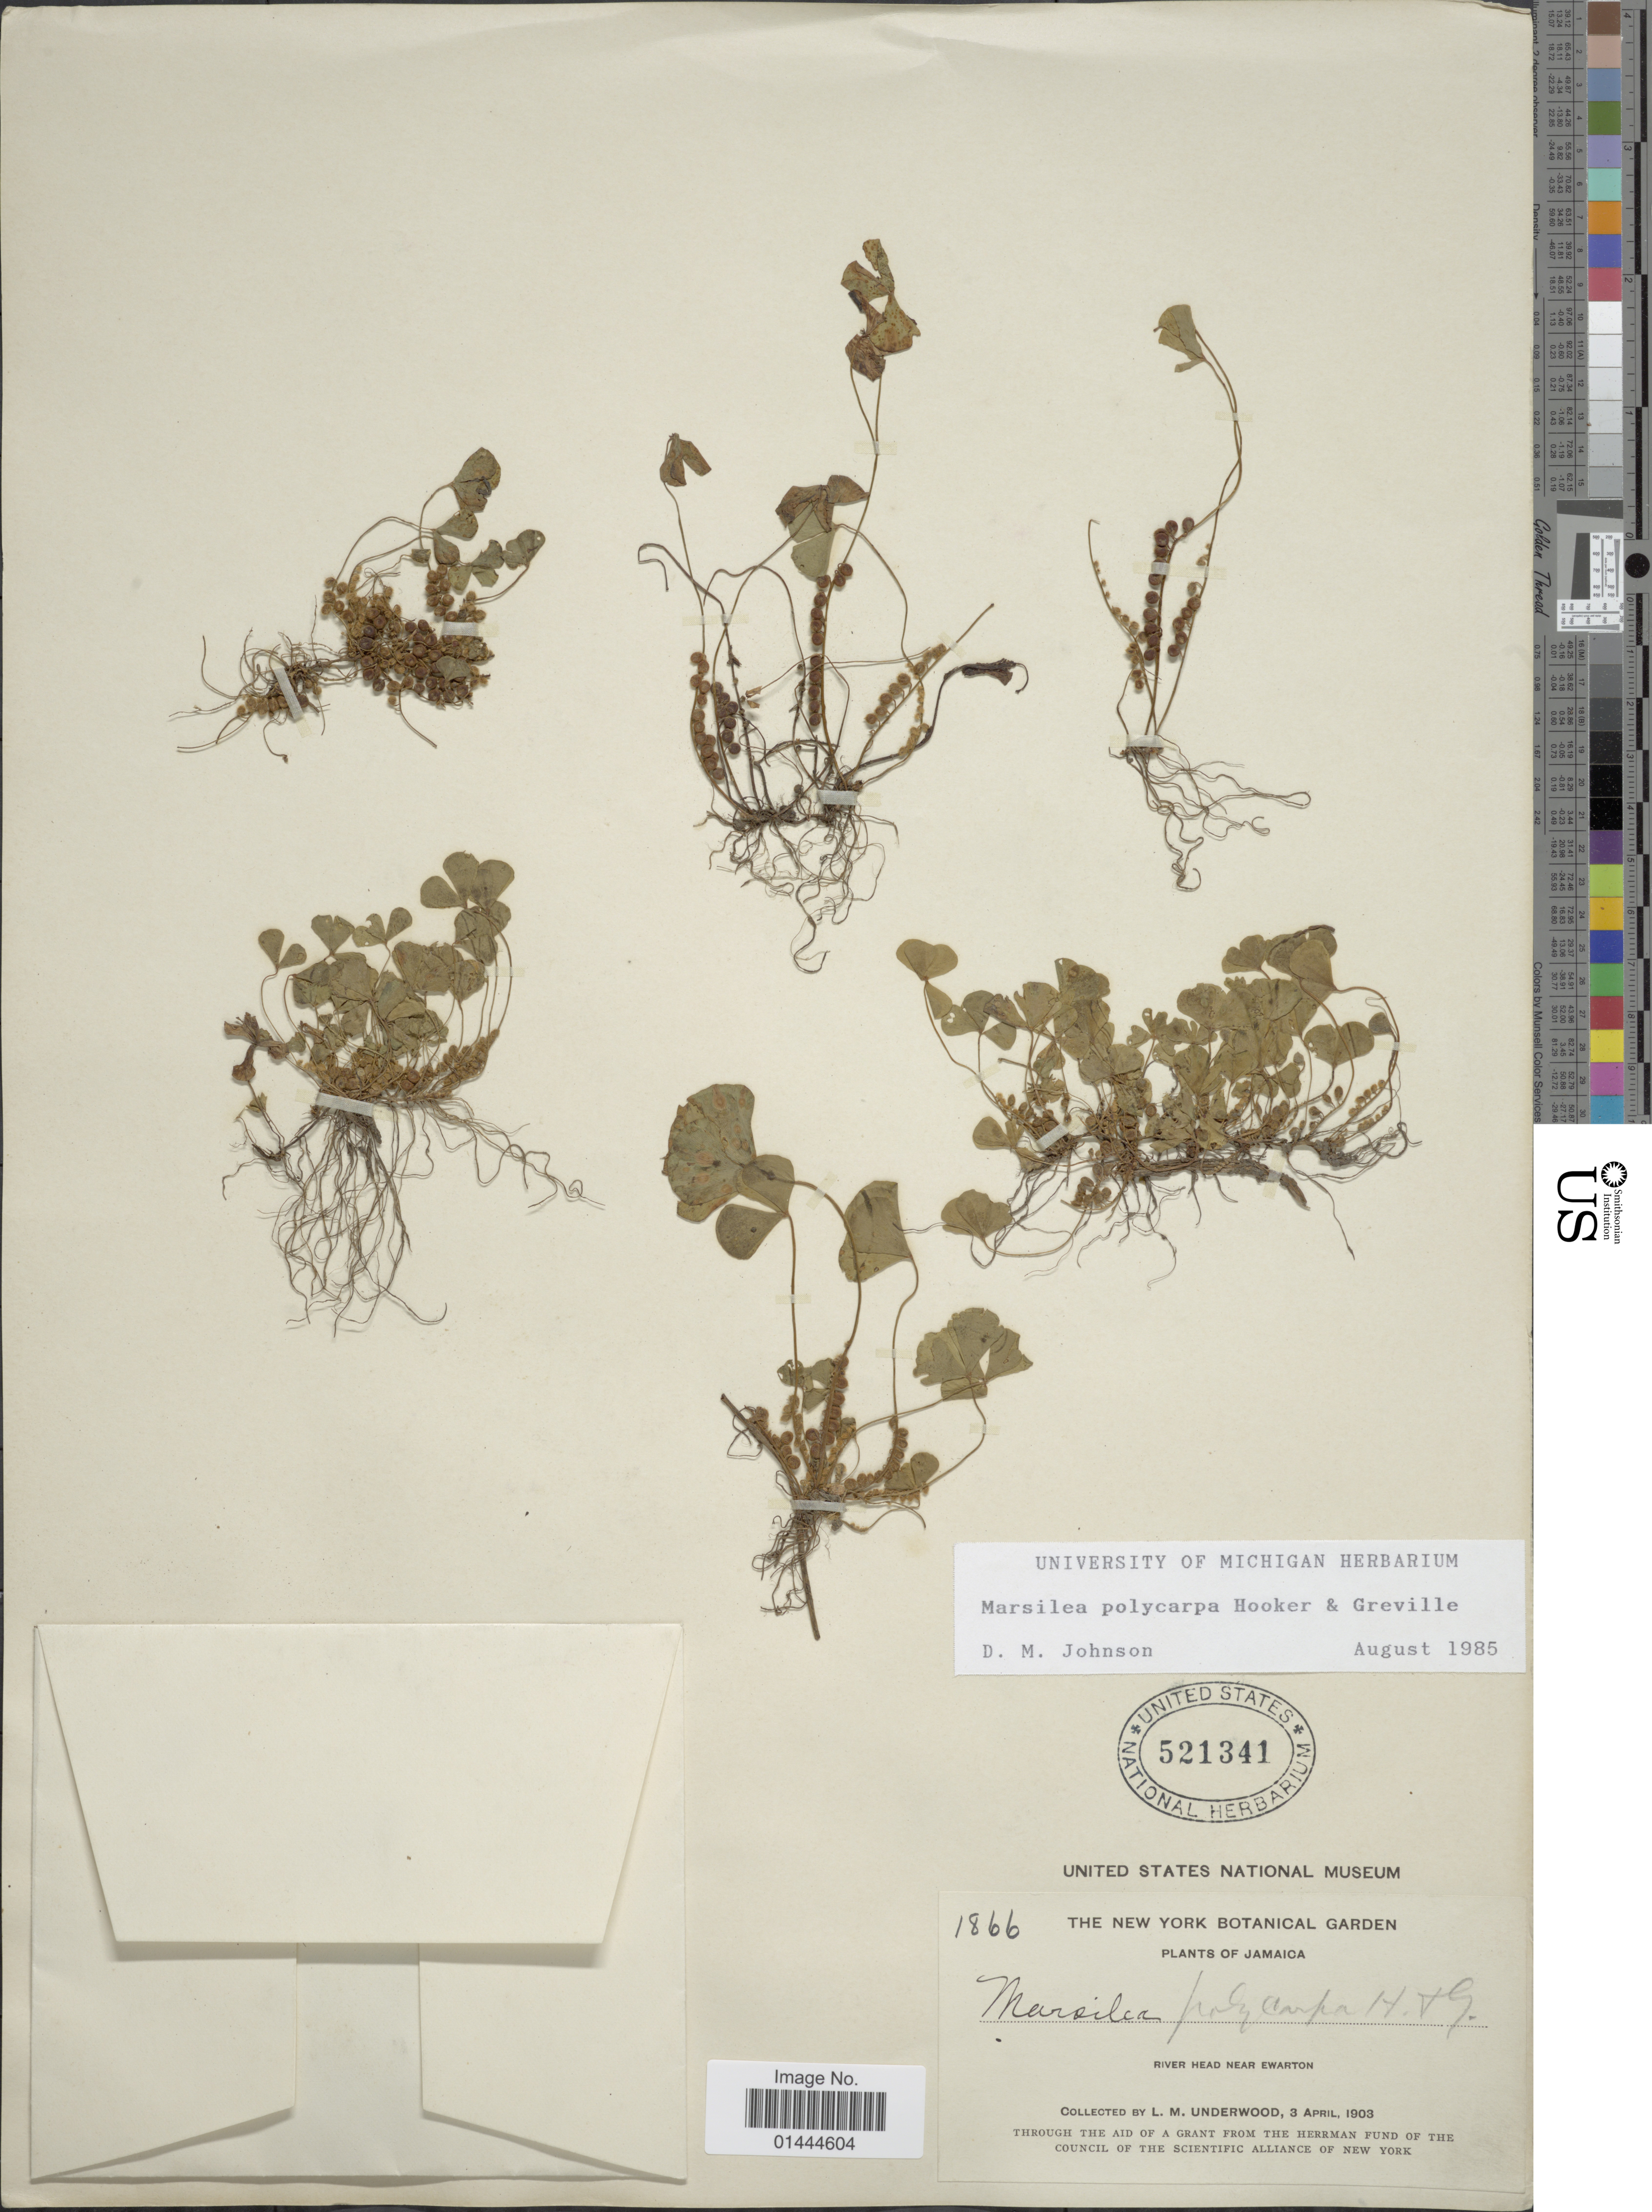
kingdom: Plantae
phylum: Tracheophyta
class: Polypodiopsida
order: Salviniales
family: Marsileaceae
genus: Marsilea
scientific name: Marsilea polycarpa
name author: Hook. & Grev.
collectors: L. M. Underwood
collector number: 1866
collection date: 1903-04-03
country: Jamaica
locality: River head near Ewarton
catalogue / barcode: US 521341